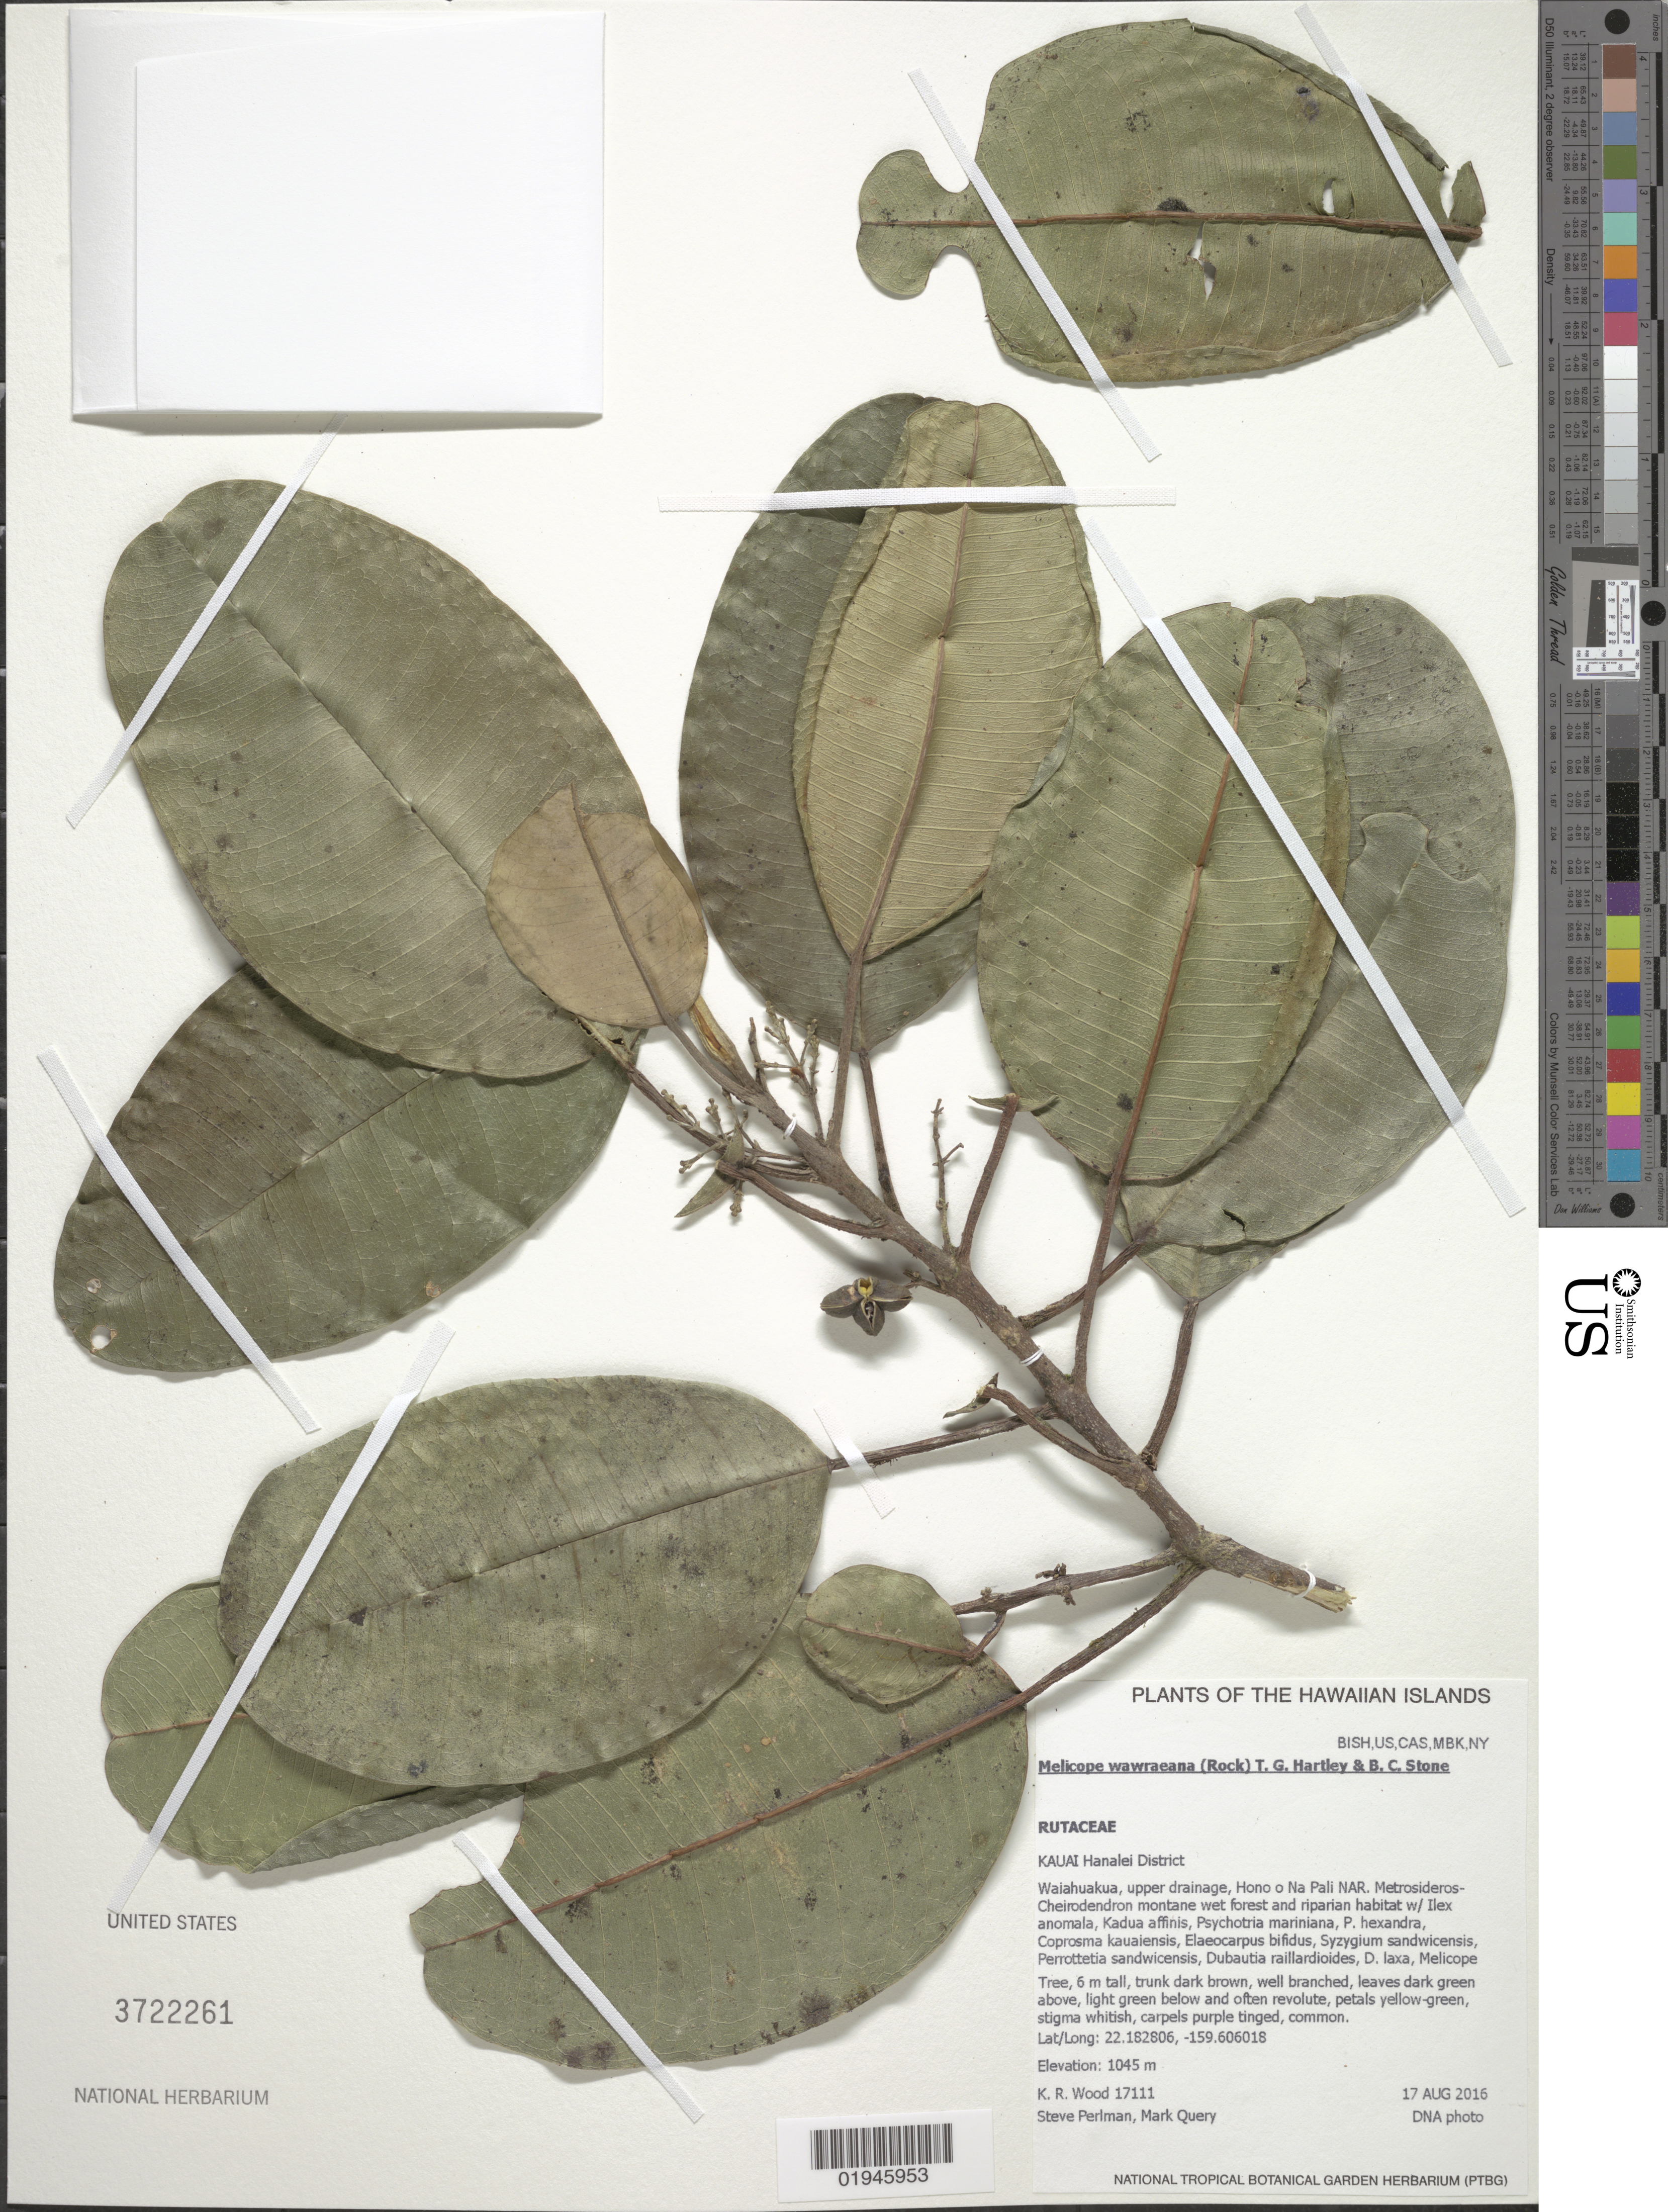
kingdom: Plantae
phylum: Tracheophyta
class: Magnoliopsida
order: Sapindales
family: Rutaceae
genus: Melicope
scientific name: Melicope wawraeana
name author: (H. Lév.) T.G. Hartley & B.C. Stone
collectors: K. R. Wood, S. P. Perlman & M. Query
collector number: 17111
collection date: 2016-08-17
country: United States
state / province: Hawaii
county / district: Kauai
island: Kaua'i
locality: Waimea District, Kalalau, drainage between first and seocnd lookout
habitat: Montane wet forest and riparian habitat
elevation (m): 1045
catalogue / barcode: US 3722261